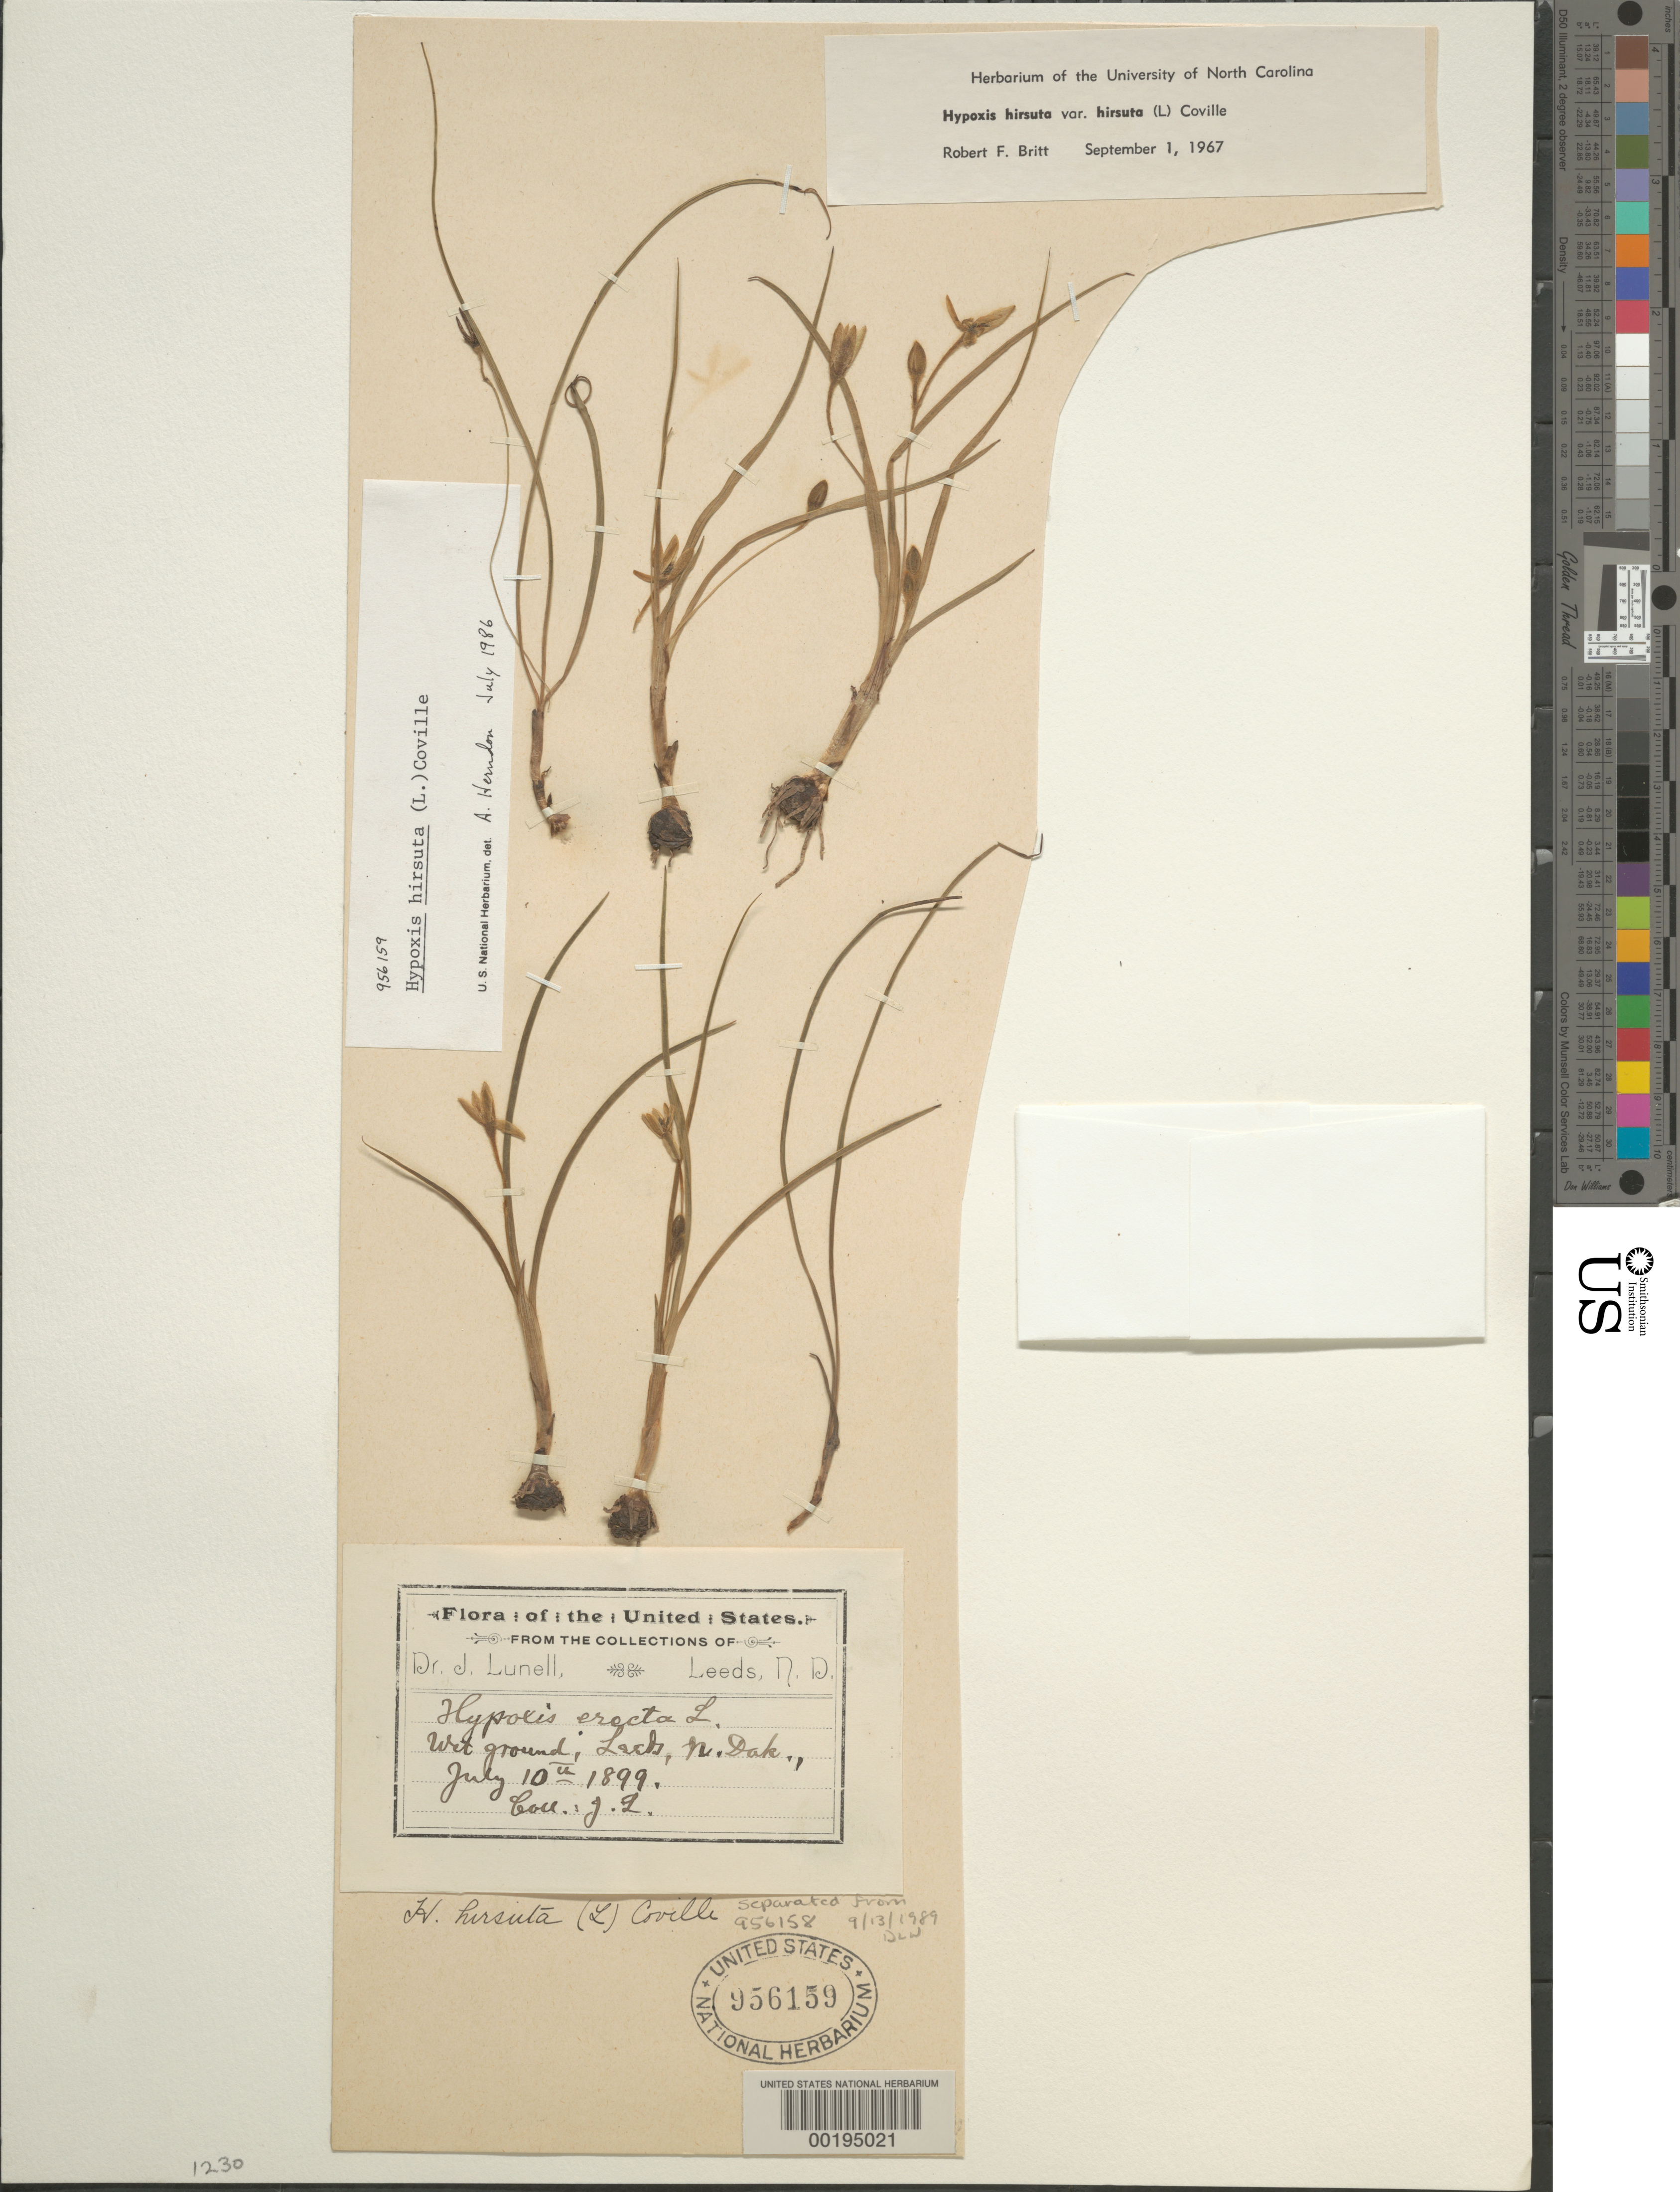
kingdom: Plantae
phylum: Tracheophyta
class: Liliopsida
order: Asparagales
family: Hypoxidaceae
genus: Hypoxis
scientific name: Hypoxis hirsuta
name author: (L.) Coville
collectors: J. Lunell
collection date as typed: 10 Jul 1899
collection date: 1899-07-10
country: United States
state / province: North Dakota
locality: Leeds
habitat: Wet ground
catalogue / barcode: US 956159